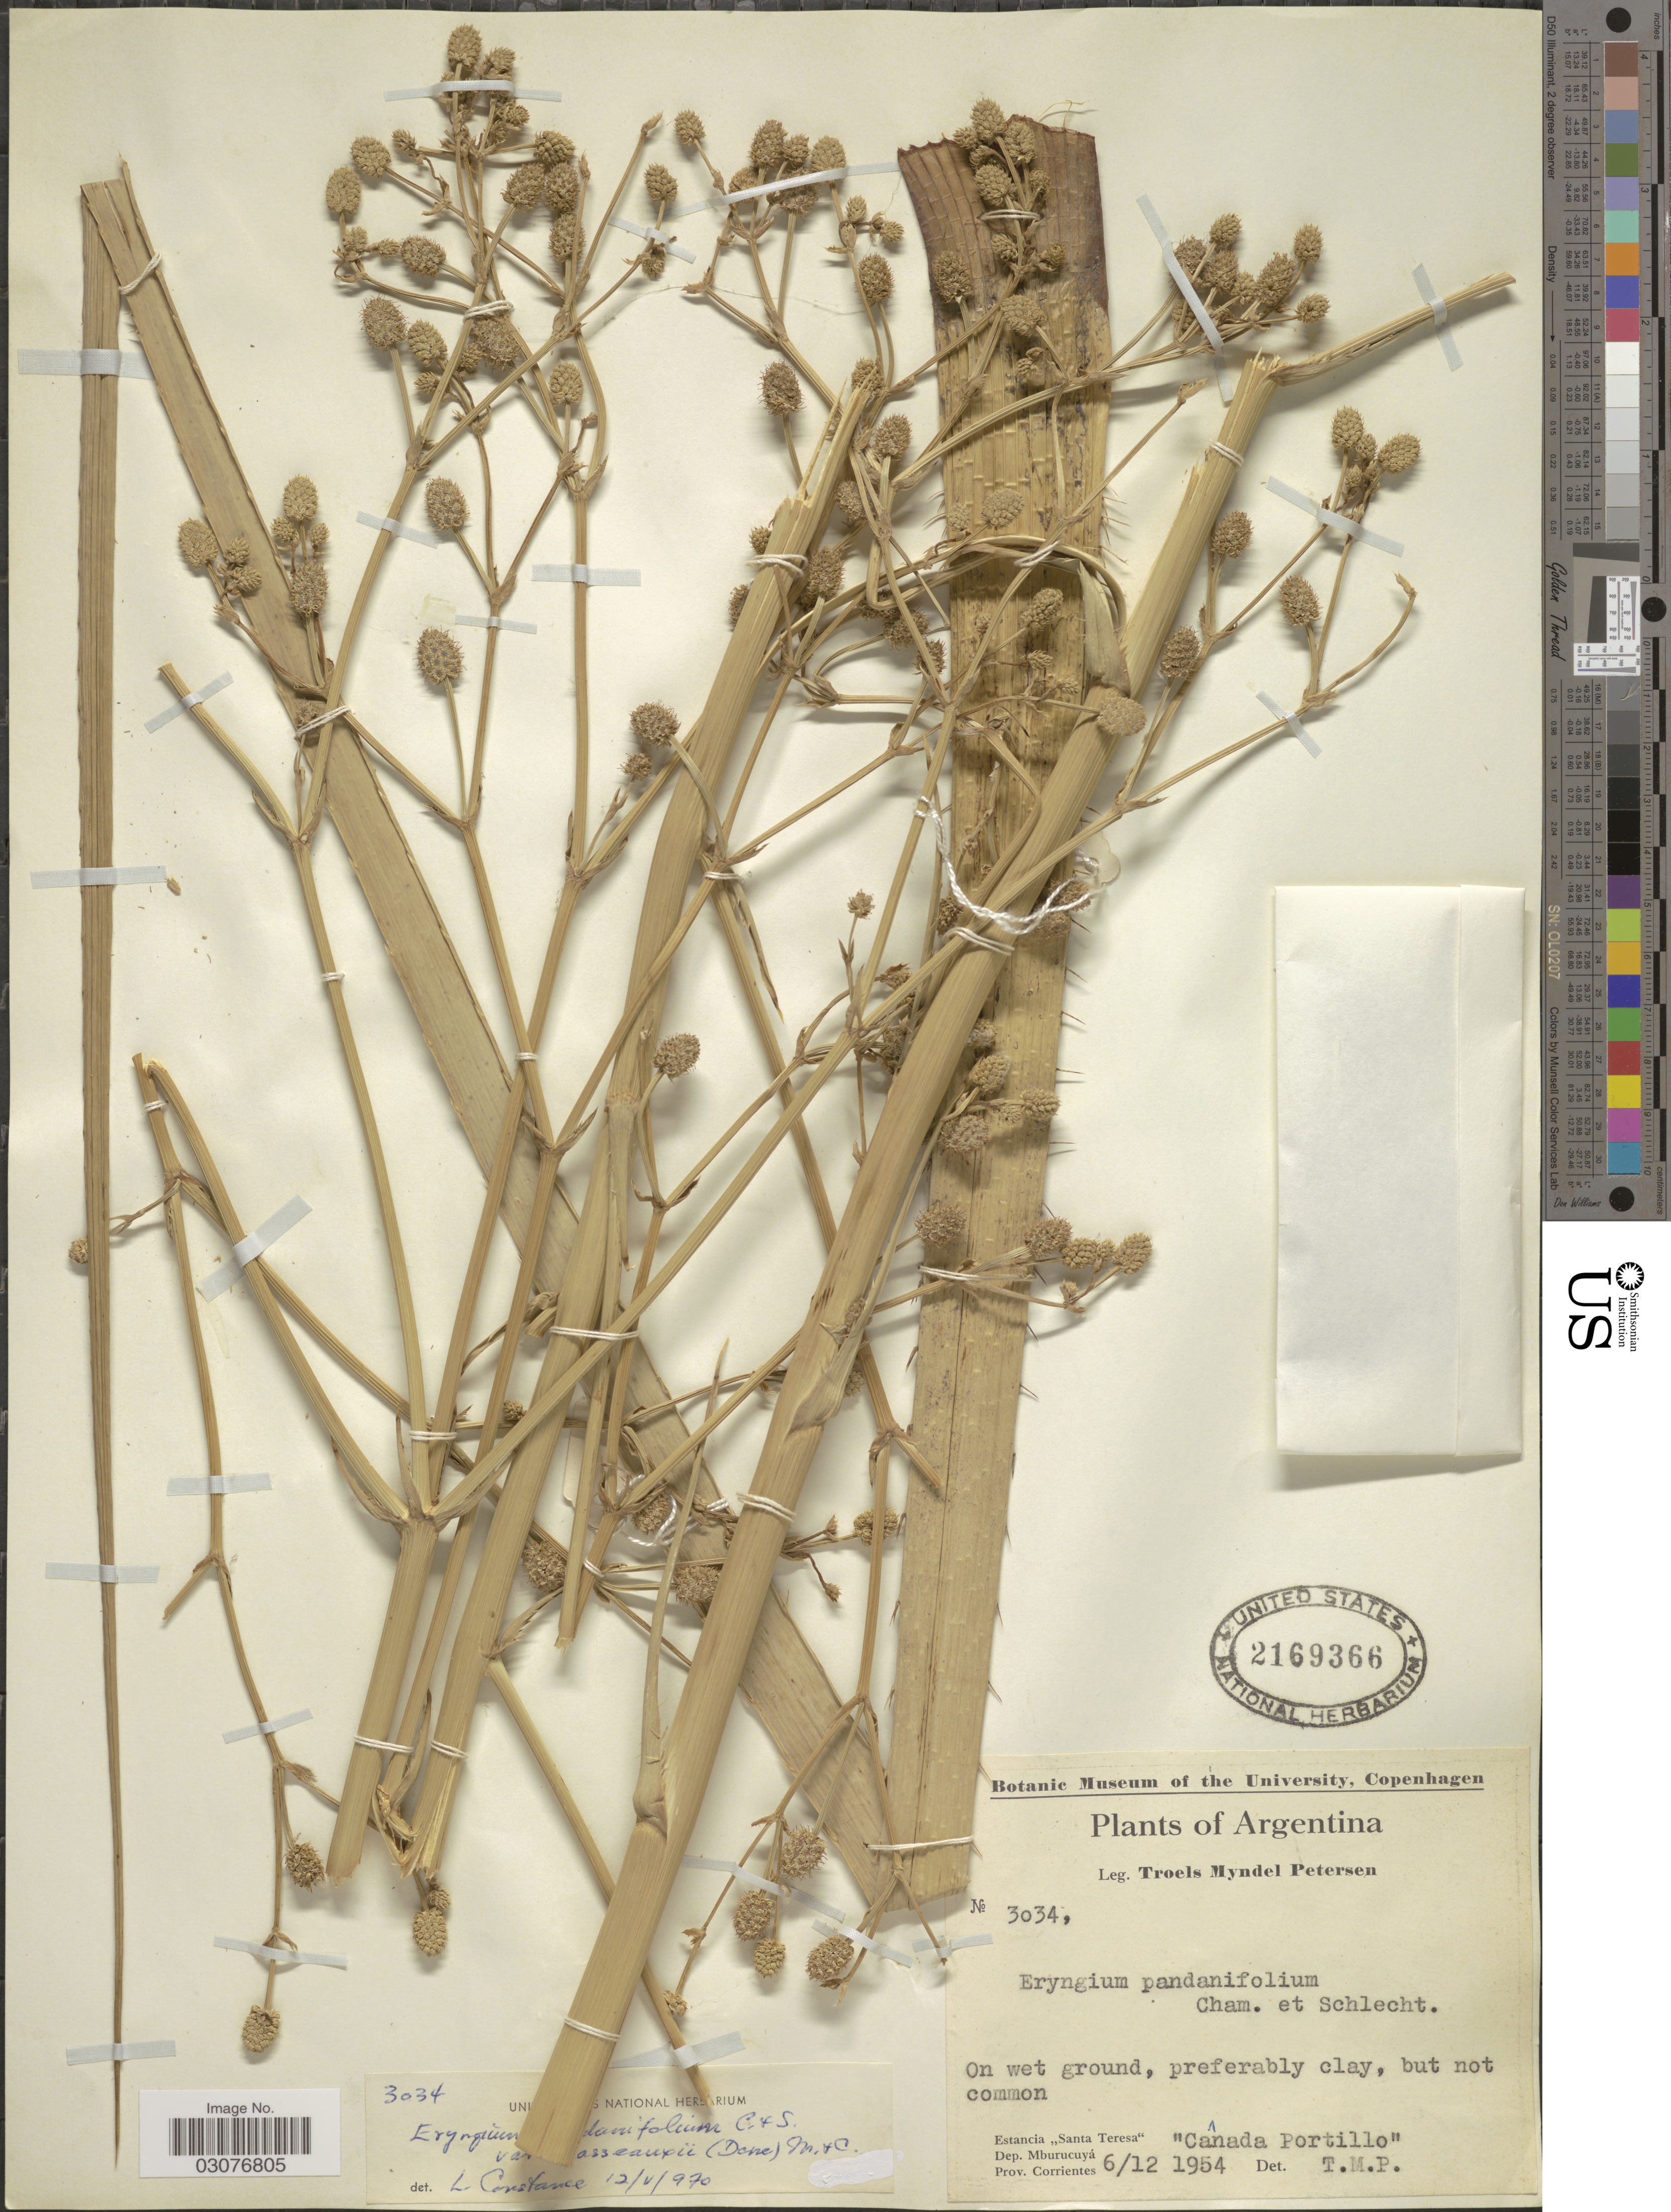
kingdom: Plantae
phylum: Tracheophyta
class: Magnoliopsida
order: Apiales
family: Apiaceae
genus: Eryngium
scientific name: Eryngium pandanifolium var. lasseauxii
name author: Mathias & Constance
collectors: T. M. Petersen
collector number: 3034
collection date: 1954-12-06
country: Argentina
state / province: Corrientes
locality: Estancia "Santa Teresa". Dep. Mburucuyá.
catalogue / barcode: US 2169366